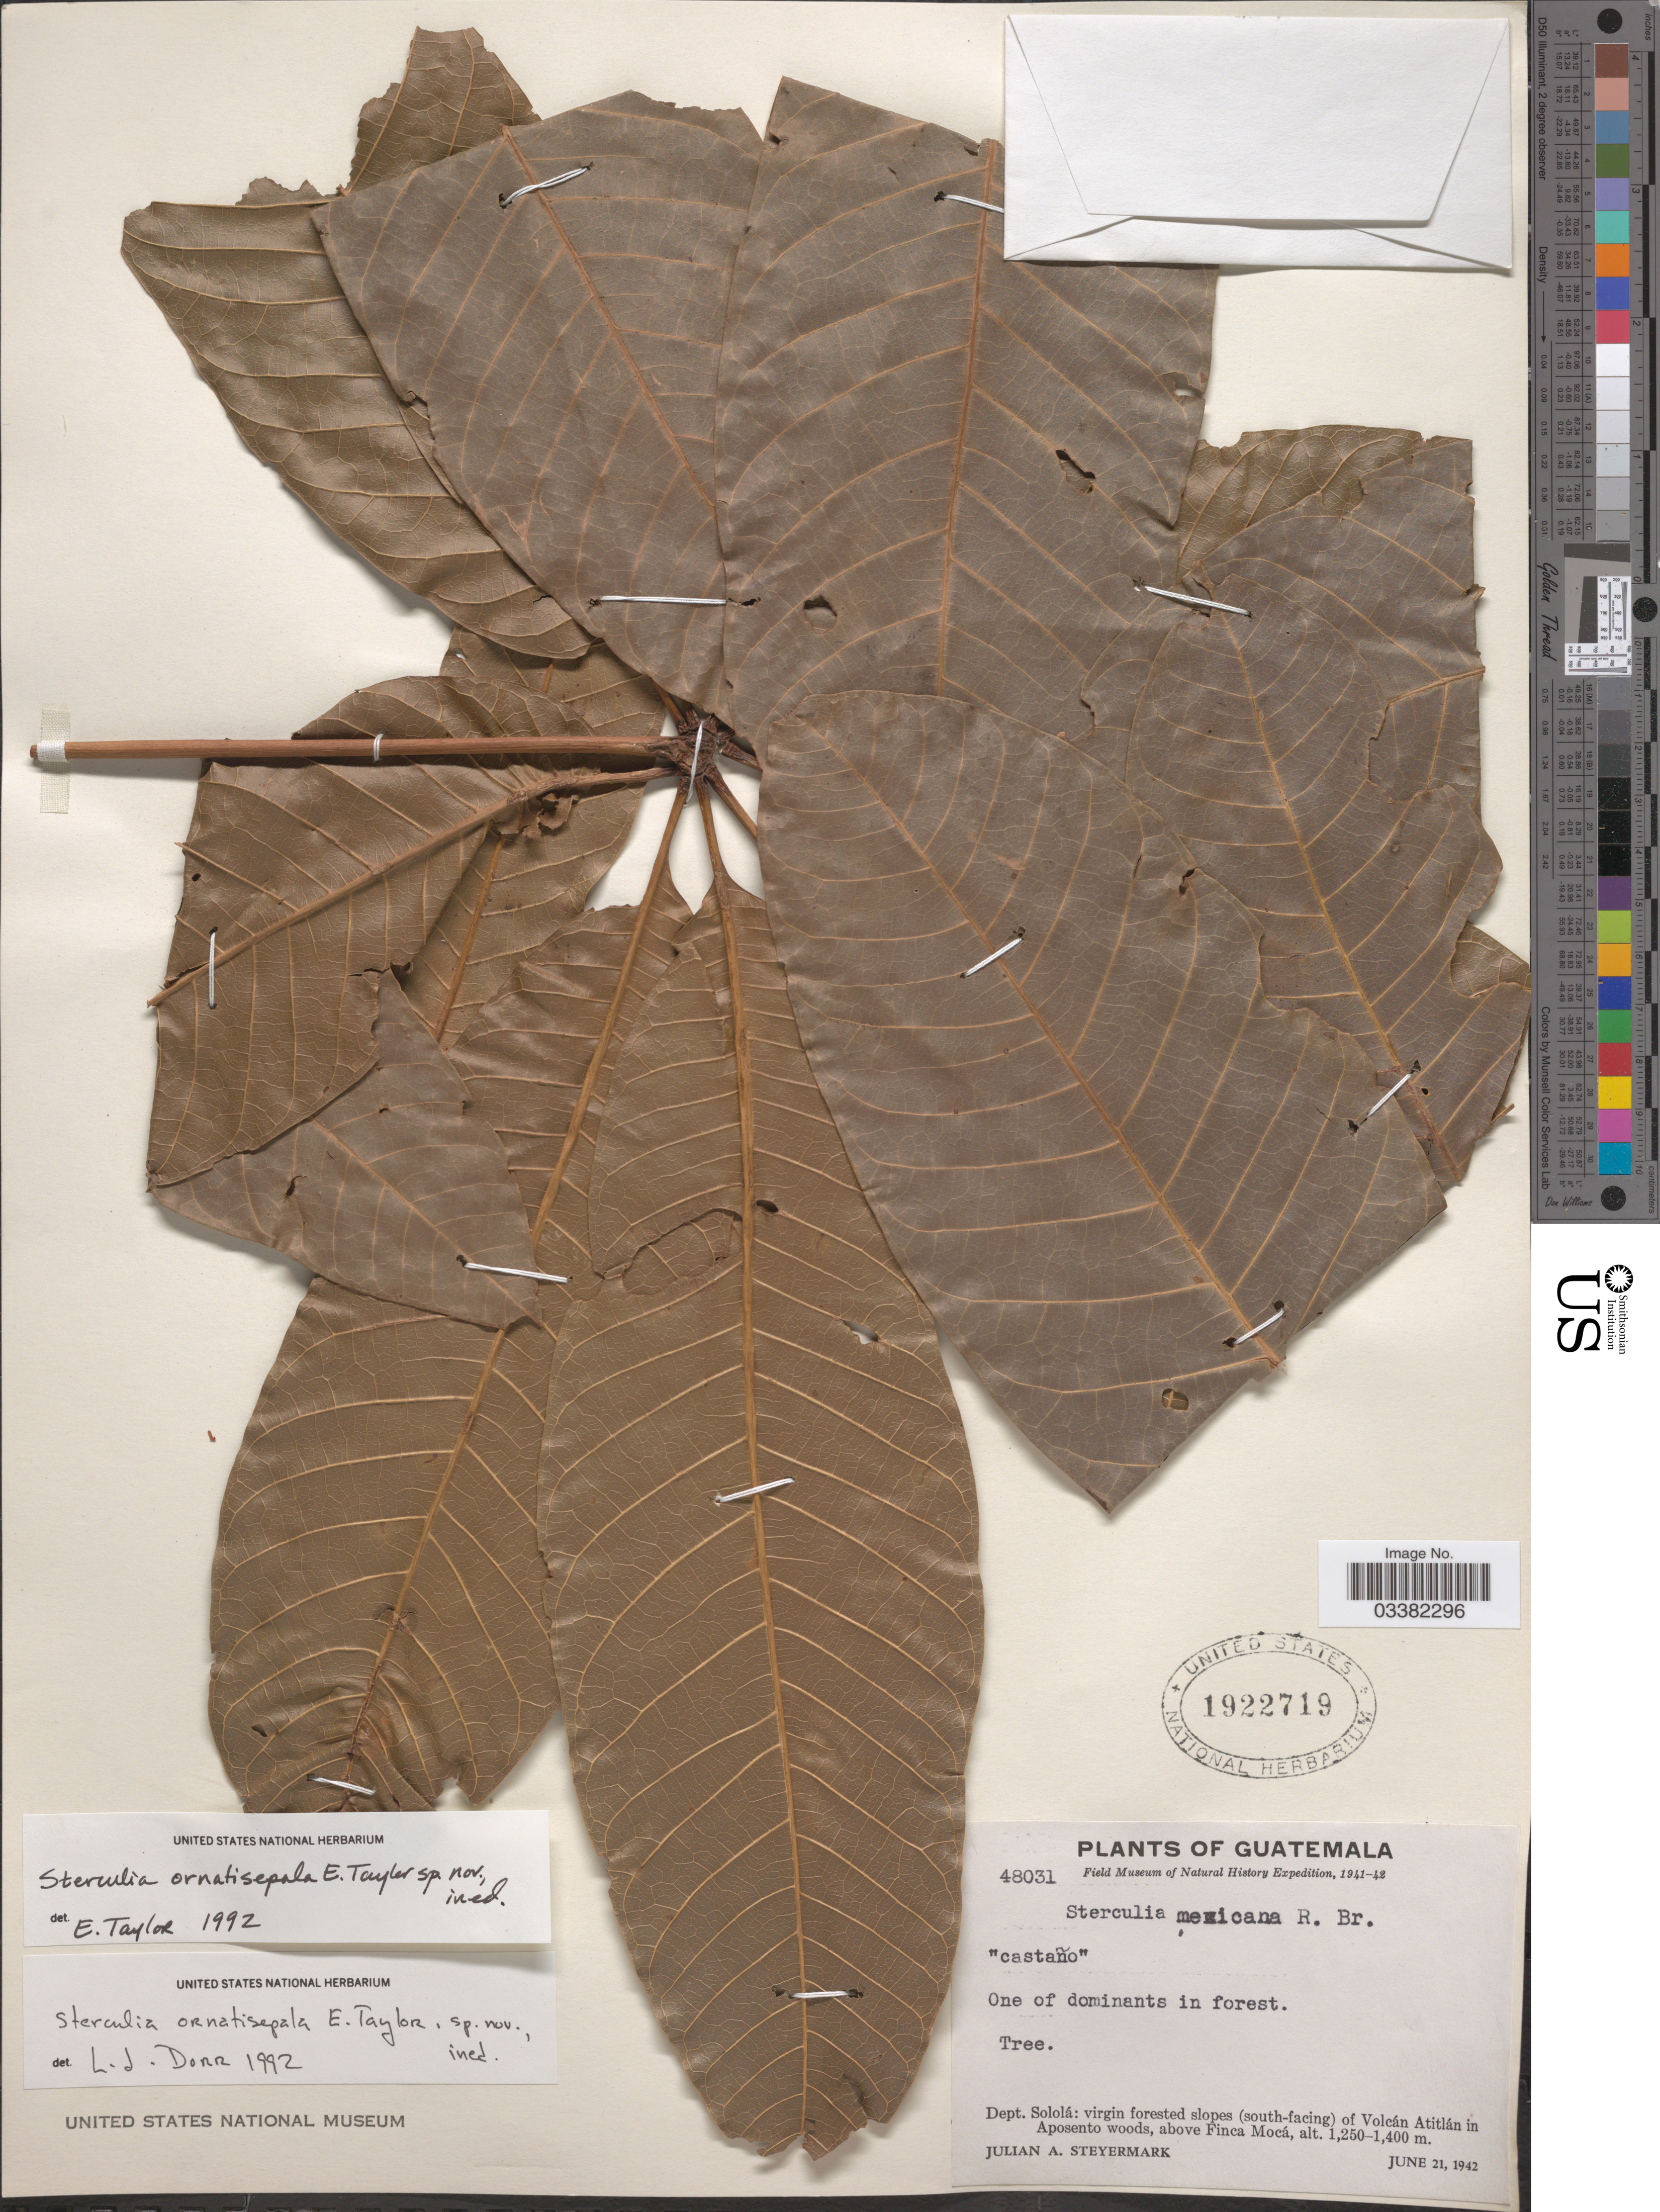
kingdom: Plantae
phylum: Tracheophyta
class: Magnoliopsida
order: Malvales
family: Malvaceae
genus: Sterculia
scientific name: Sterculia ornatisepala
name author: E.L. Taylor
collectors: J. Steyermark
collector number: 48031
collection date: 1942-06-21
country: Guatemala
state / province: Sololá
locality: Dept. Sololá: virgin forested slopes (south-facing) of Volcán Atitlán in Aposento woods, above Finca Mocá.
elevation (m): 1250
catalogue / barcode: US 1922719